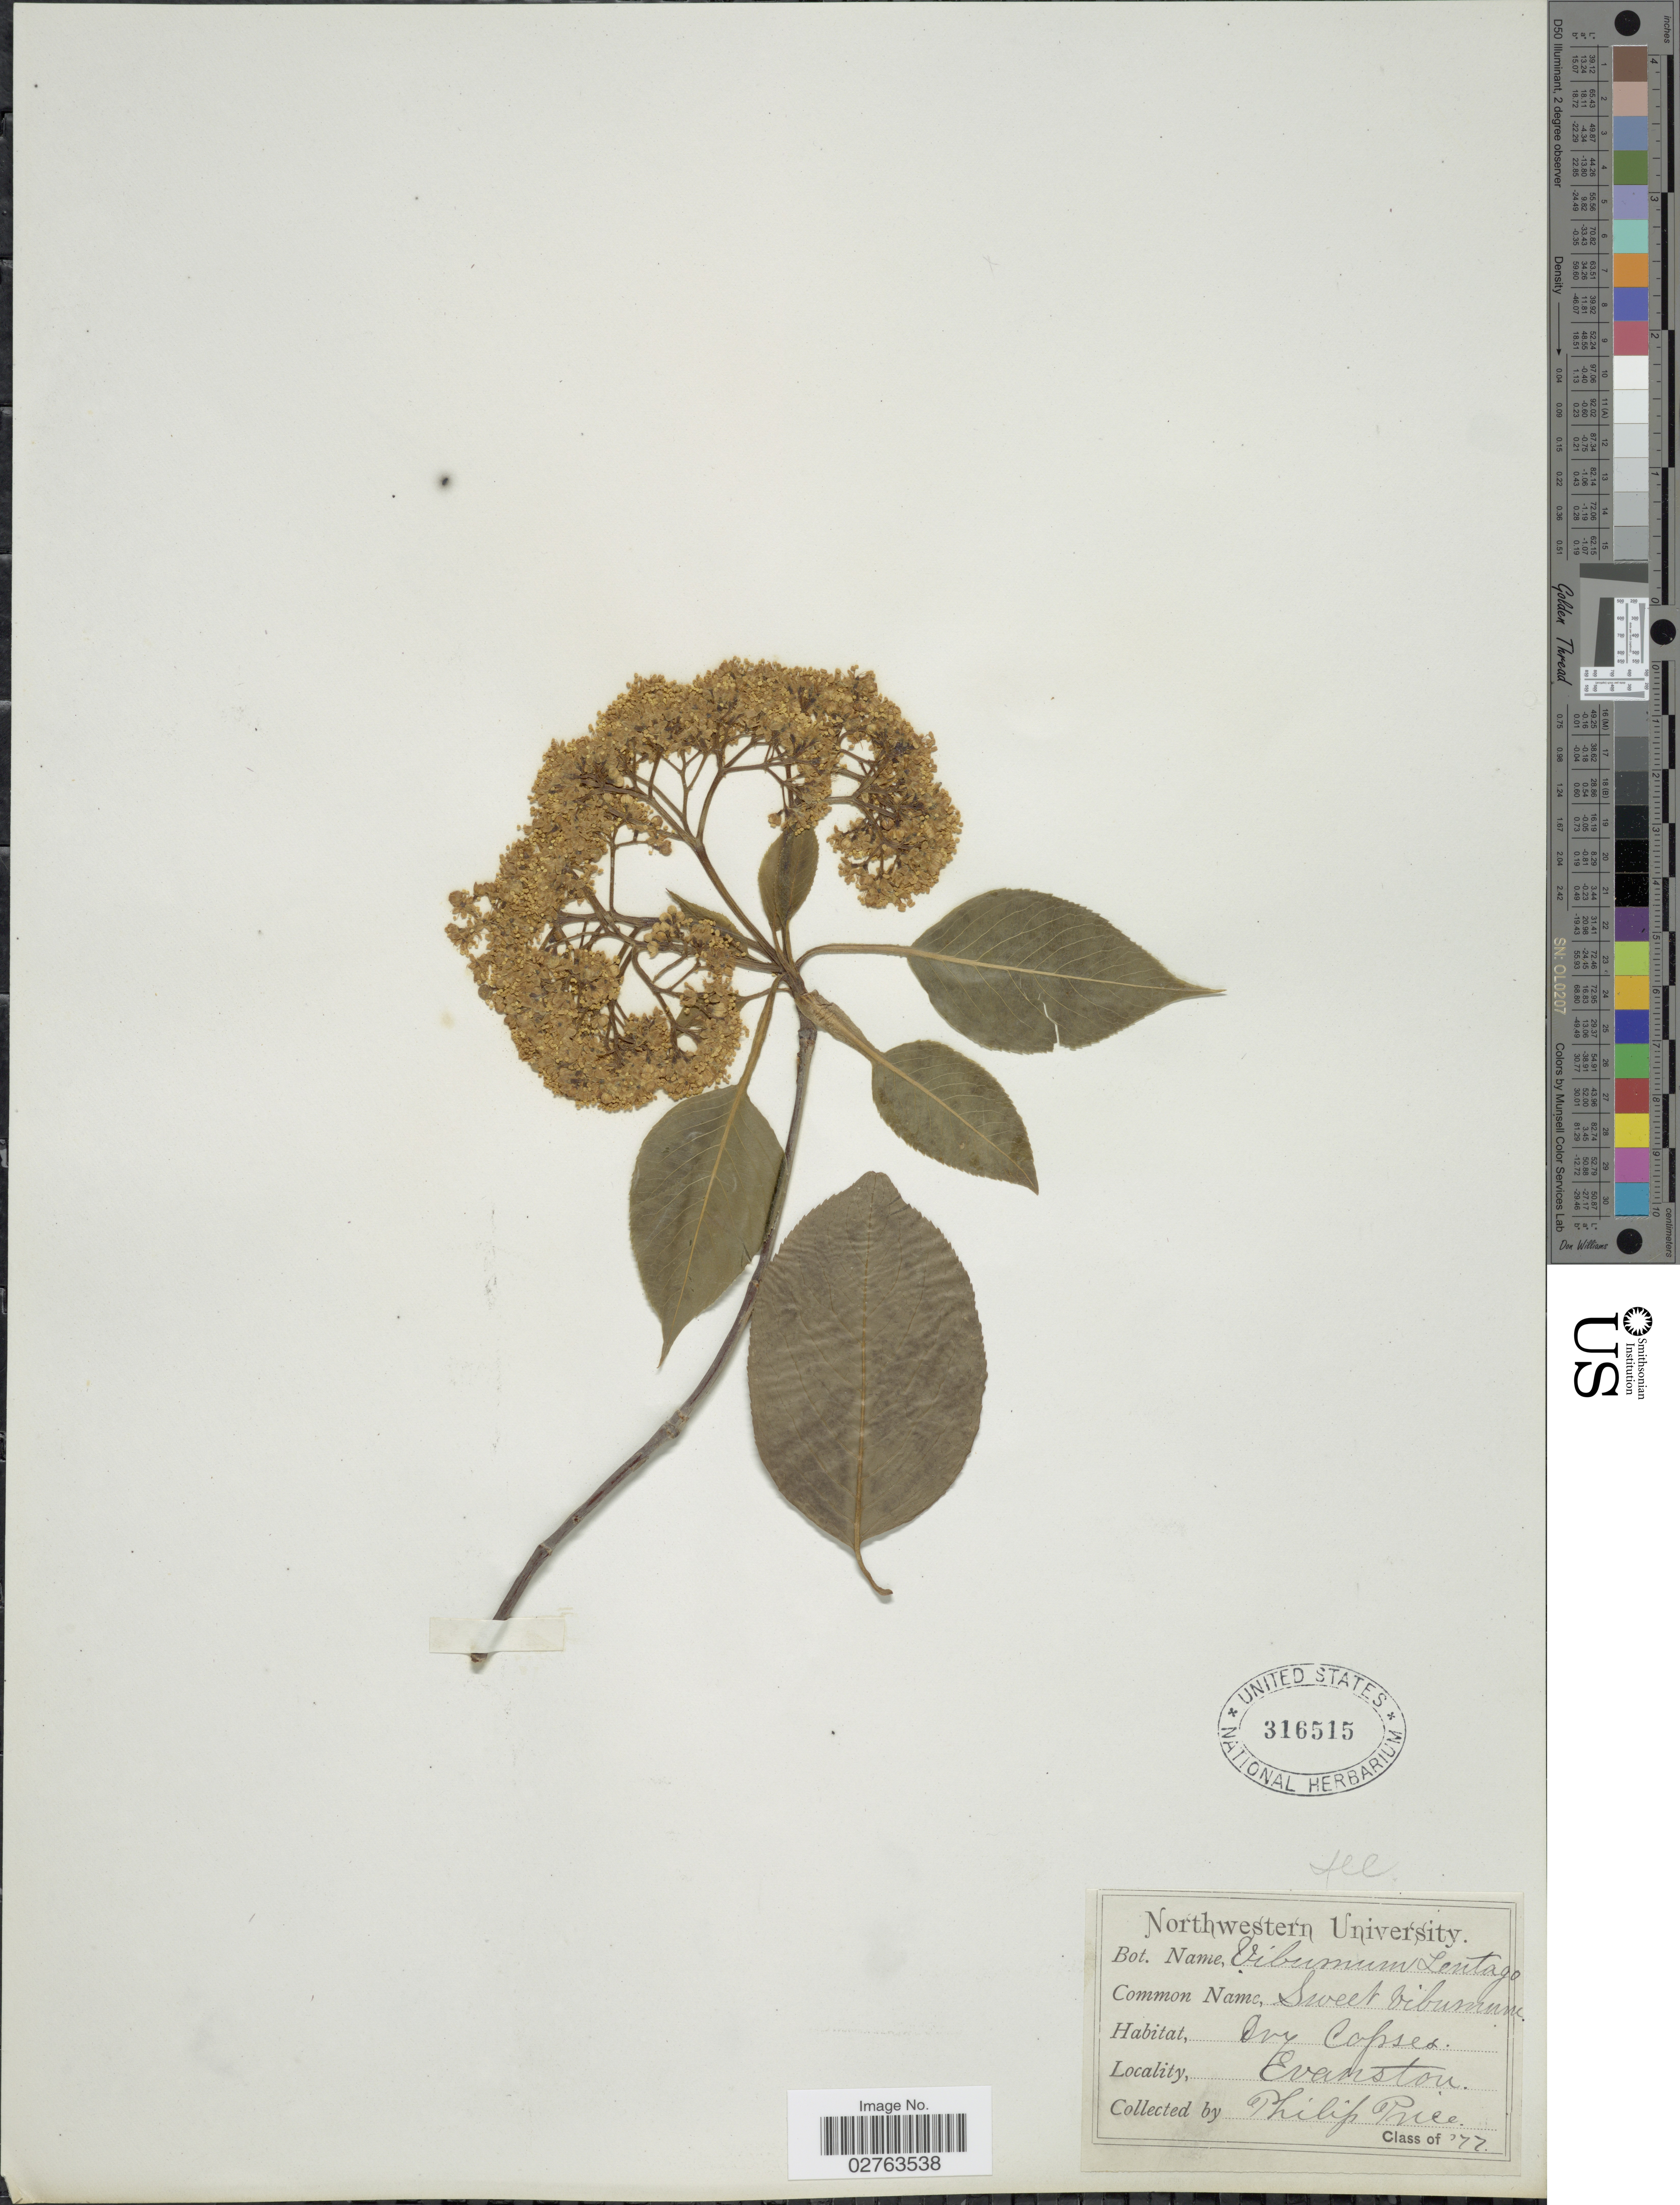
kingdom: Plantae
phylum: Tracheophyta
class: Magnoliopsida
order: Dipsacales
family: Viburnaceae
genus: Viburnum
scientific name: Viburnum lentago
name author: L.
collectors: P. Price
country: United States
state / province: Illinois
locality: Evanston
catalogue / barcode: US 316515